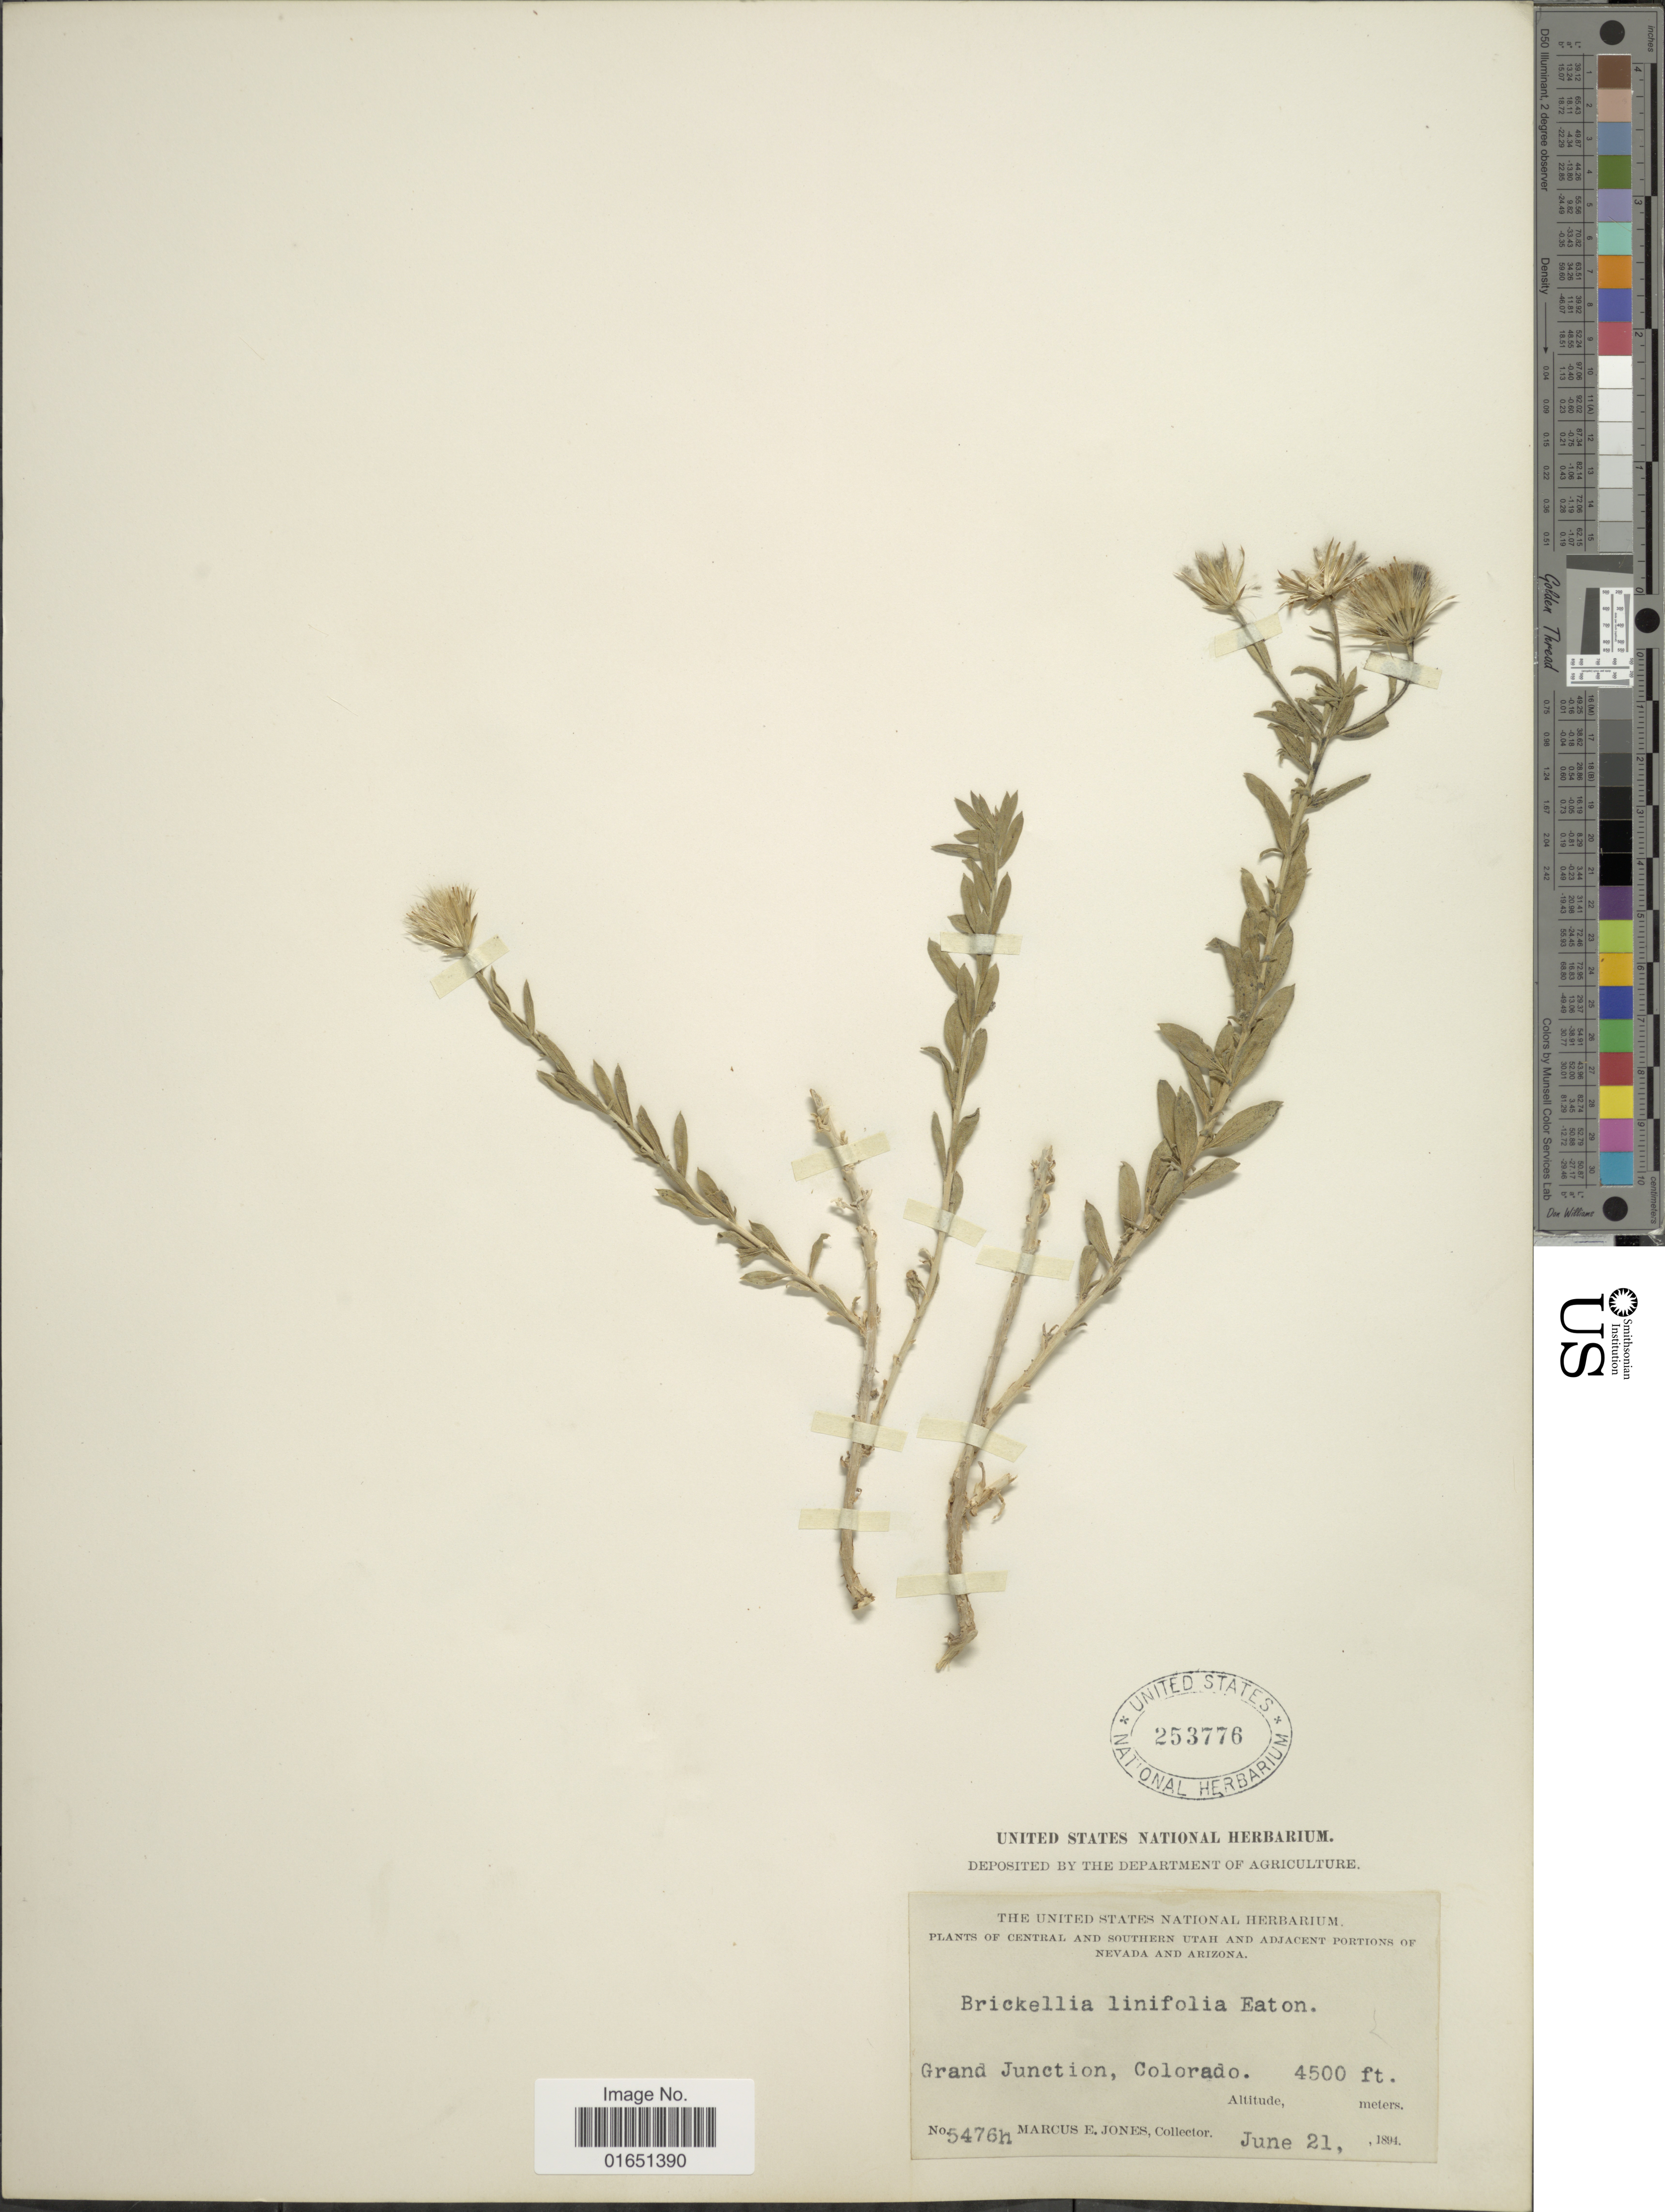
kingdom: Plantae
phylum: Tracheophyta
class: Magnoliopsida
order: Asterales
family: Asteraceae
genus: Brickellia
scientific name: Brickellia oblongifolia var. linifolia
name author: (D.C. Eaton) B.L. Rob.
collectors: M. E. Jones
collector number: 5476h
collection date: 1894-06-21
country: United States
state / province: Colorado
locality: Central and Southern Utah and Adjacent portions of Nevada and Arizona, Grand Junction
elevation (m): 1372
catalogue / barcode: US 253776